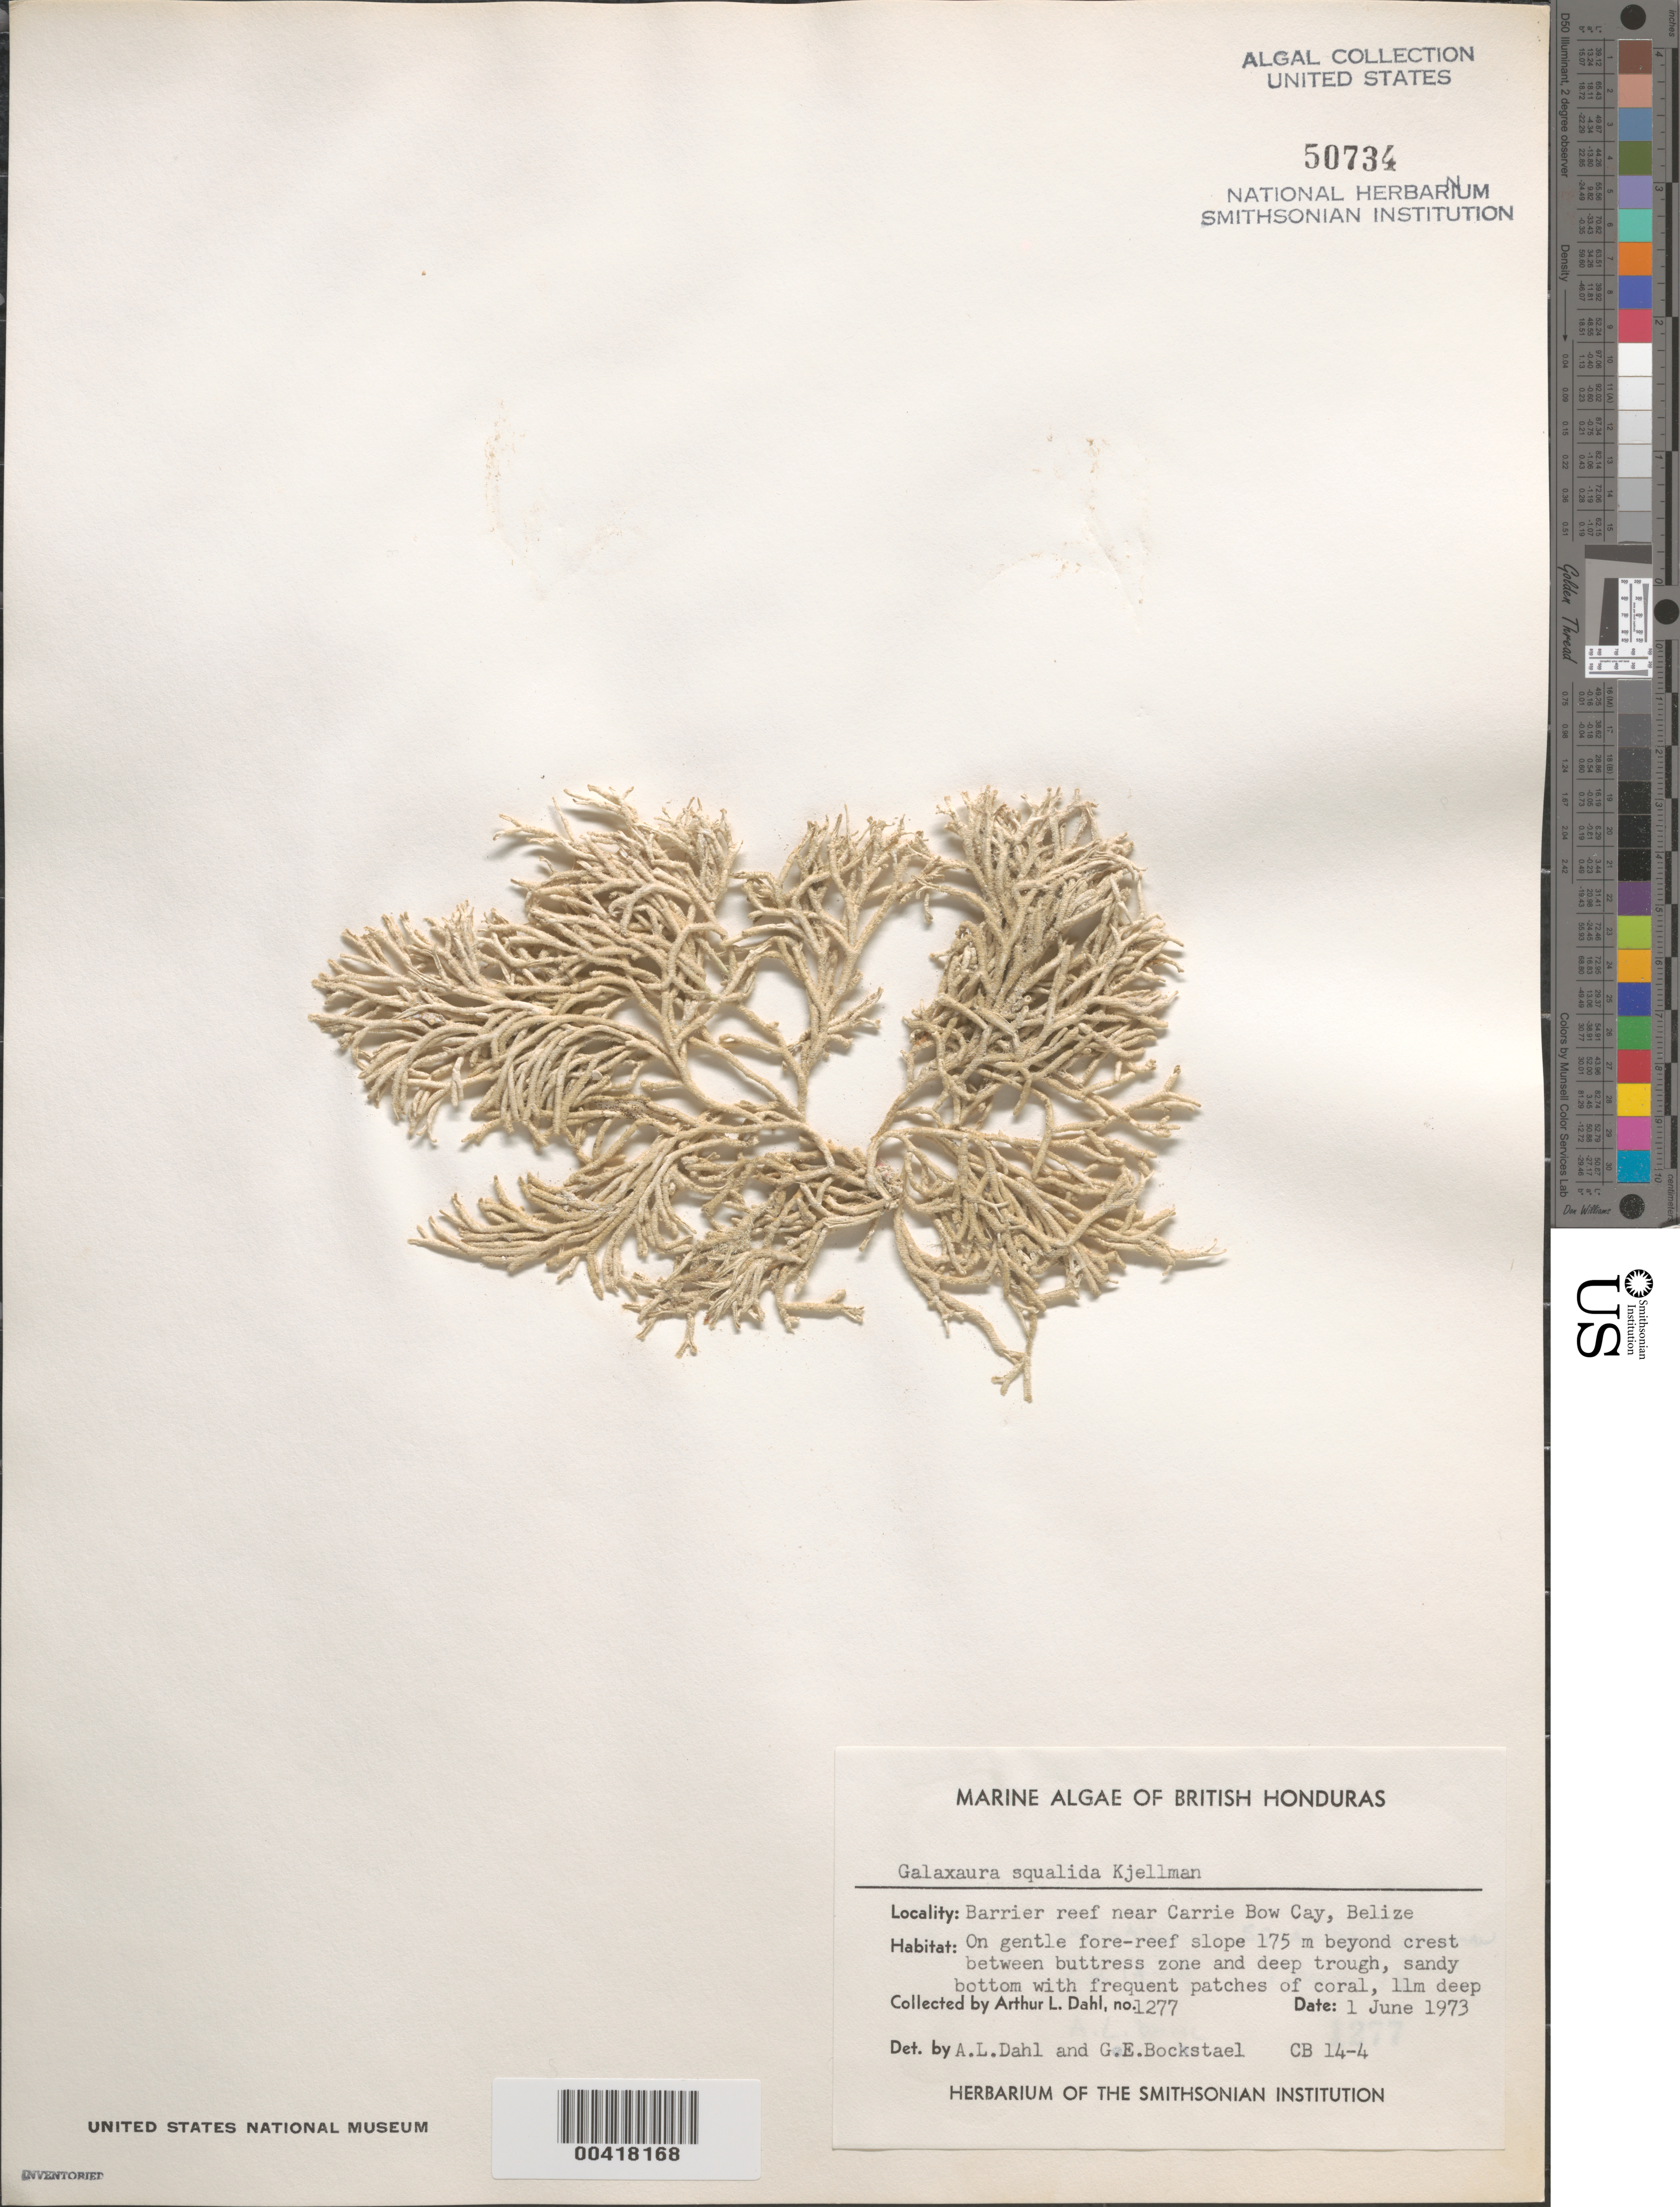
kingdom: Plantae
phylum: Rhodophyta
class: Florideophyceae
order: Nemaliales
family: Galaxauraceae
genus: Galaxaura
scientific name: Galaxaura rugosa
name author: (Ellis & Sol.) J.V.Lamouroux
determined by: Algae name updating Project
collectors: A. Dahl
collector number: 1277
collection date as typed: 01 Jun 1973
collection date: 1973-06-01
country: Belize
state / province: Stann Creek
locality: Reef near Carrie Bow Cay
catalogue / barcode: US 50734